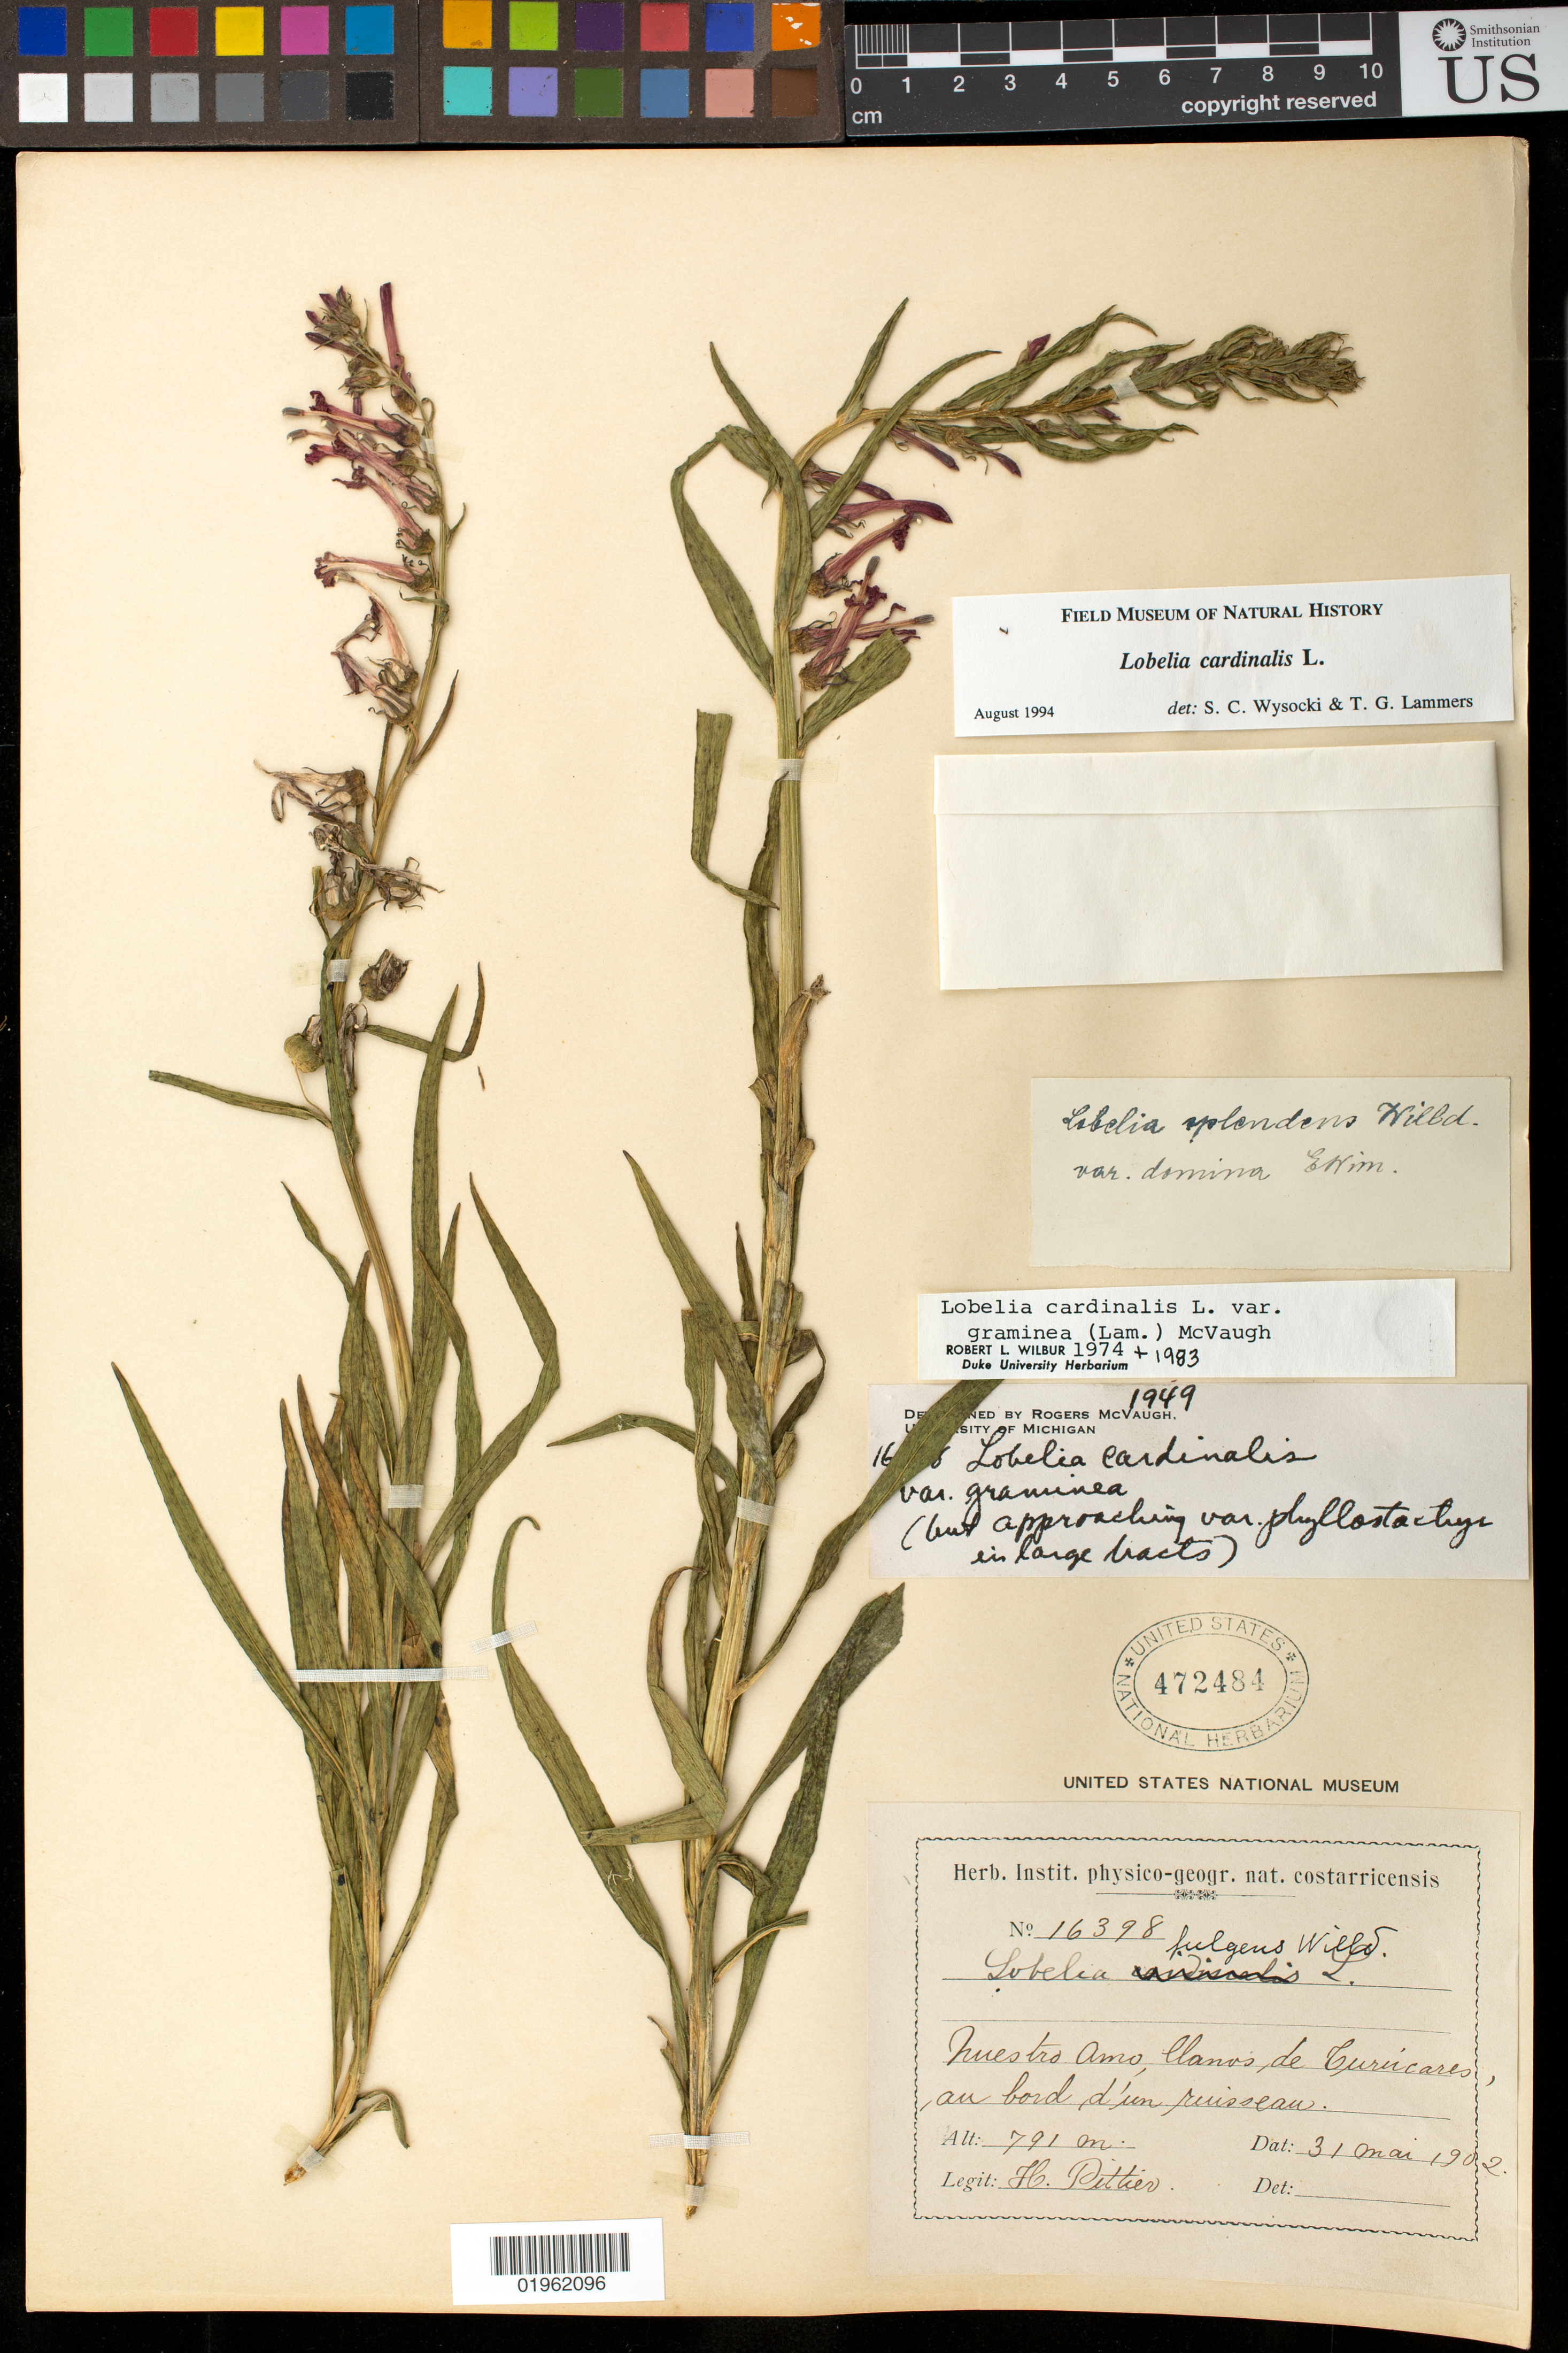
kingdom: Plantae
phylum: Tracheophyta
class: Magnoliopsida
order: Asterales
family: Campanulaceae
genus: Lobelia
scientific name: Lobelia cardinalis subsp. graminea var. (Lam.) McVaugh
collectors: H. F. Pittier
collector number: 16398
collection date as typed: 31 Mar 1902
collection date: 1902-03-31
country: Costa Rica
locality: Nuestro amo, llamos de Curicares, au bord, d'un ruisseau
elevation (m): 791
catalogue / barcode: US 472484